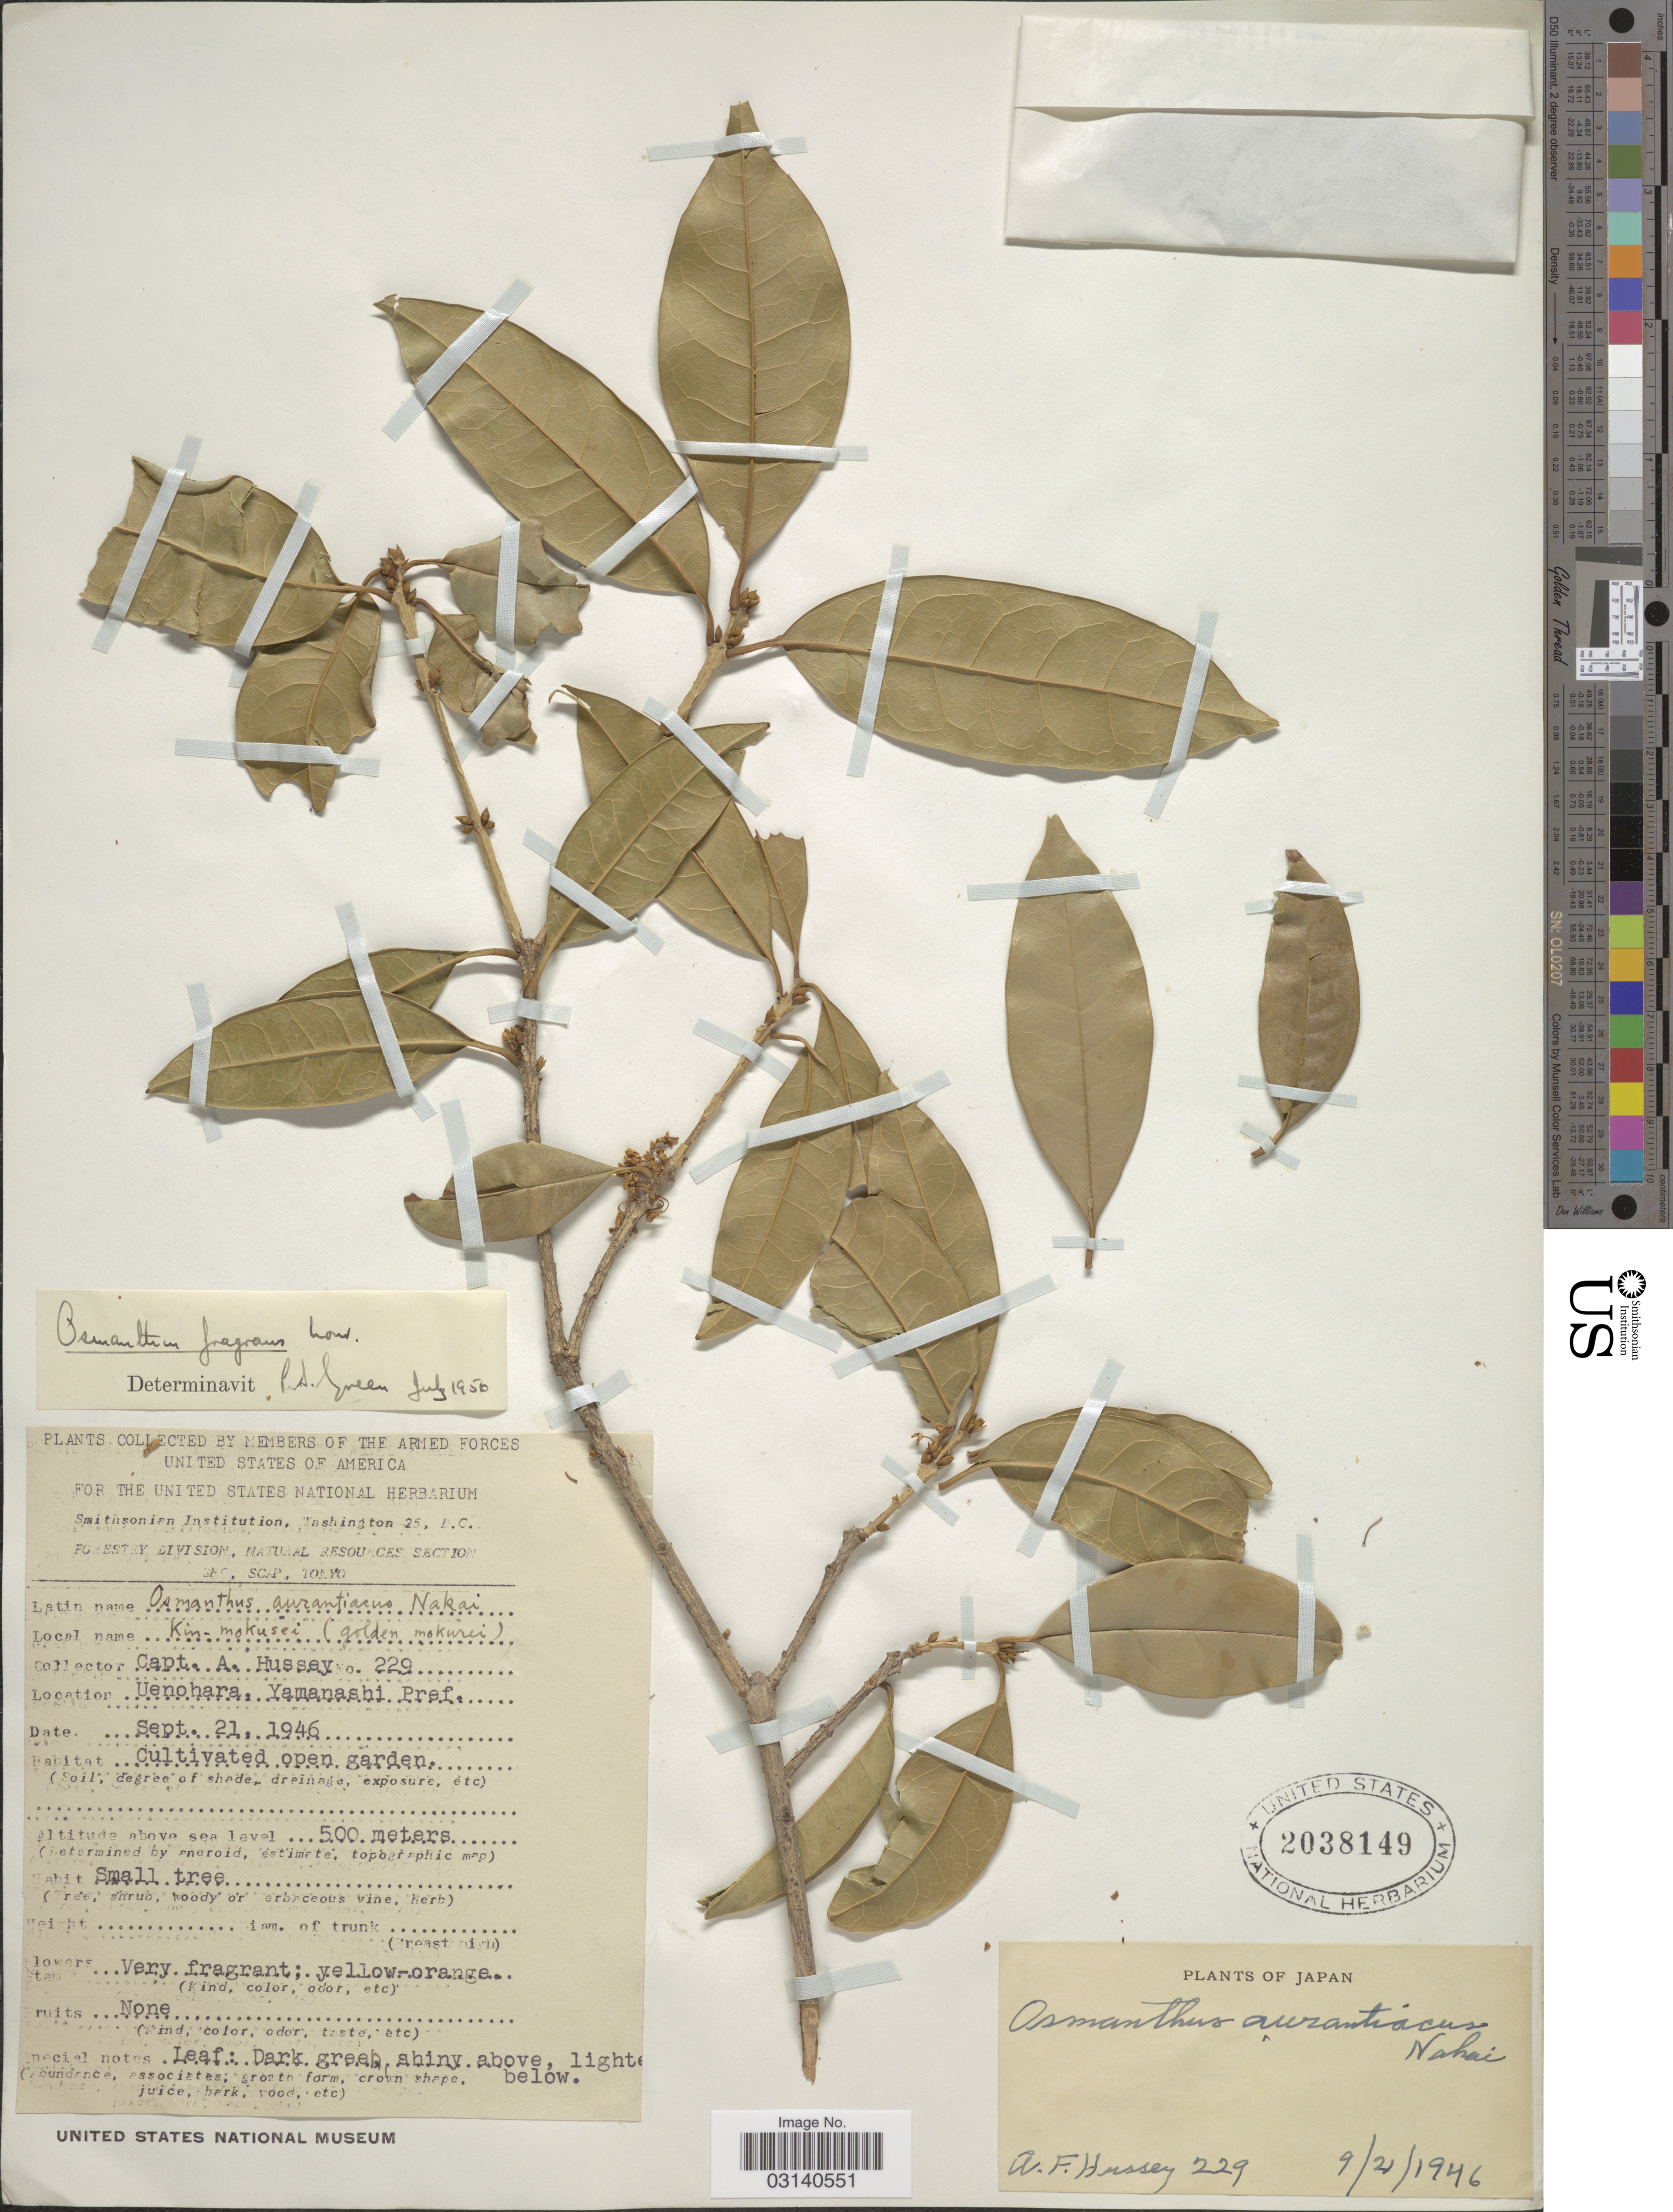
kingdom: Plantae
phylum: Tracheophyta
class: Magnoliopsida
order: Lamiales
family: Oleaceae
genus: Osmanthus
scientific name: Osmanthus fragrans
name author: Lour.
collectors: A. Hussey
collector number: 229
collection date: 1946-09-21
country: Japan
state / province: Yamanasi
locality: Uenohara, Yamanashi Pref.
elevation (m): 500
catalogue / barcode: US 2038149